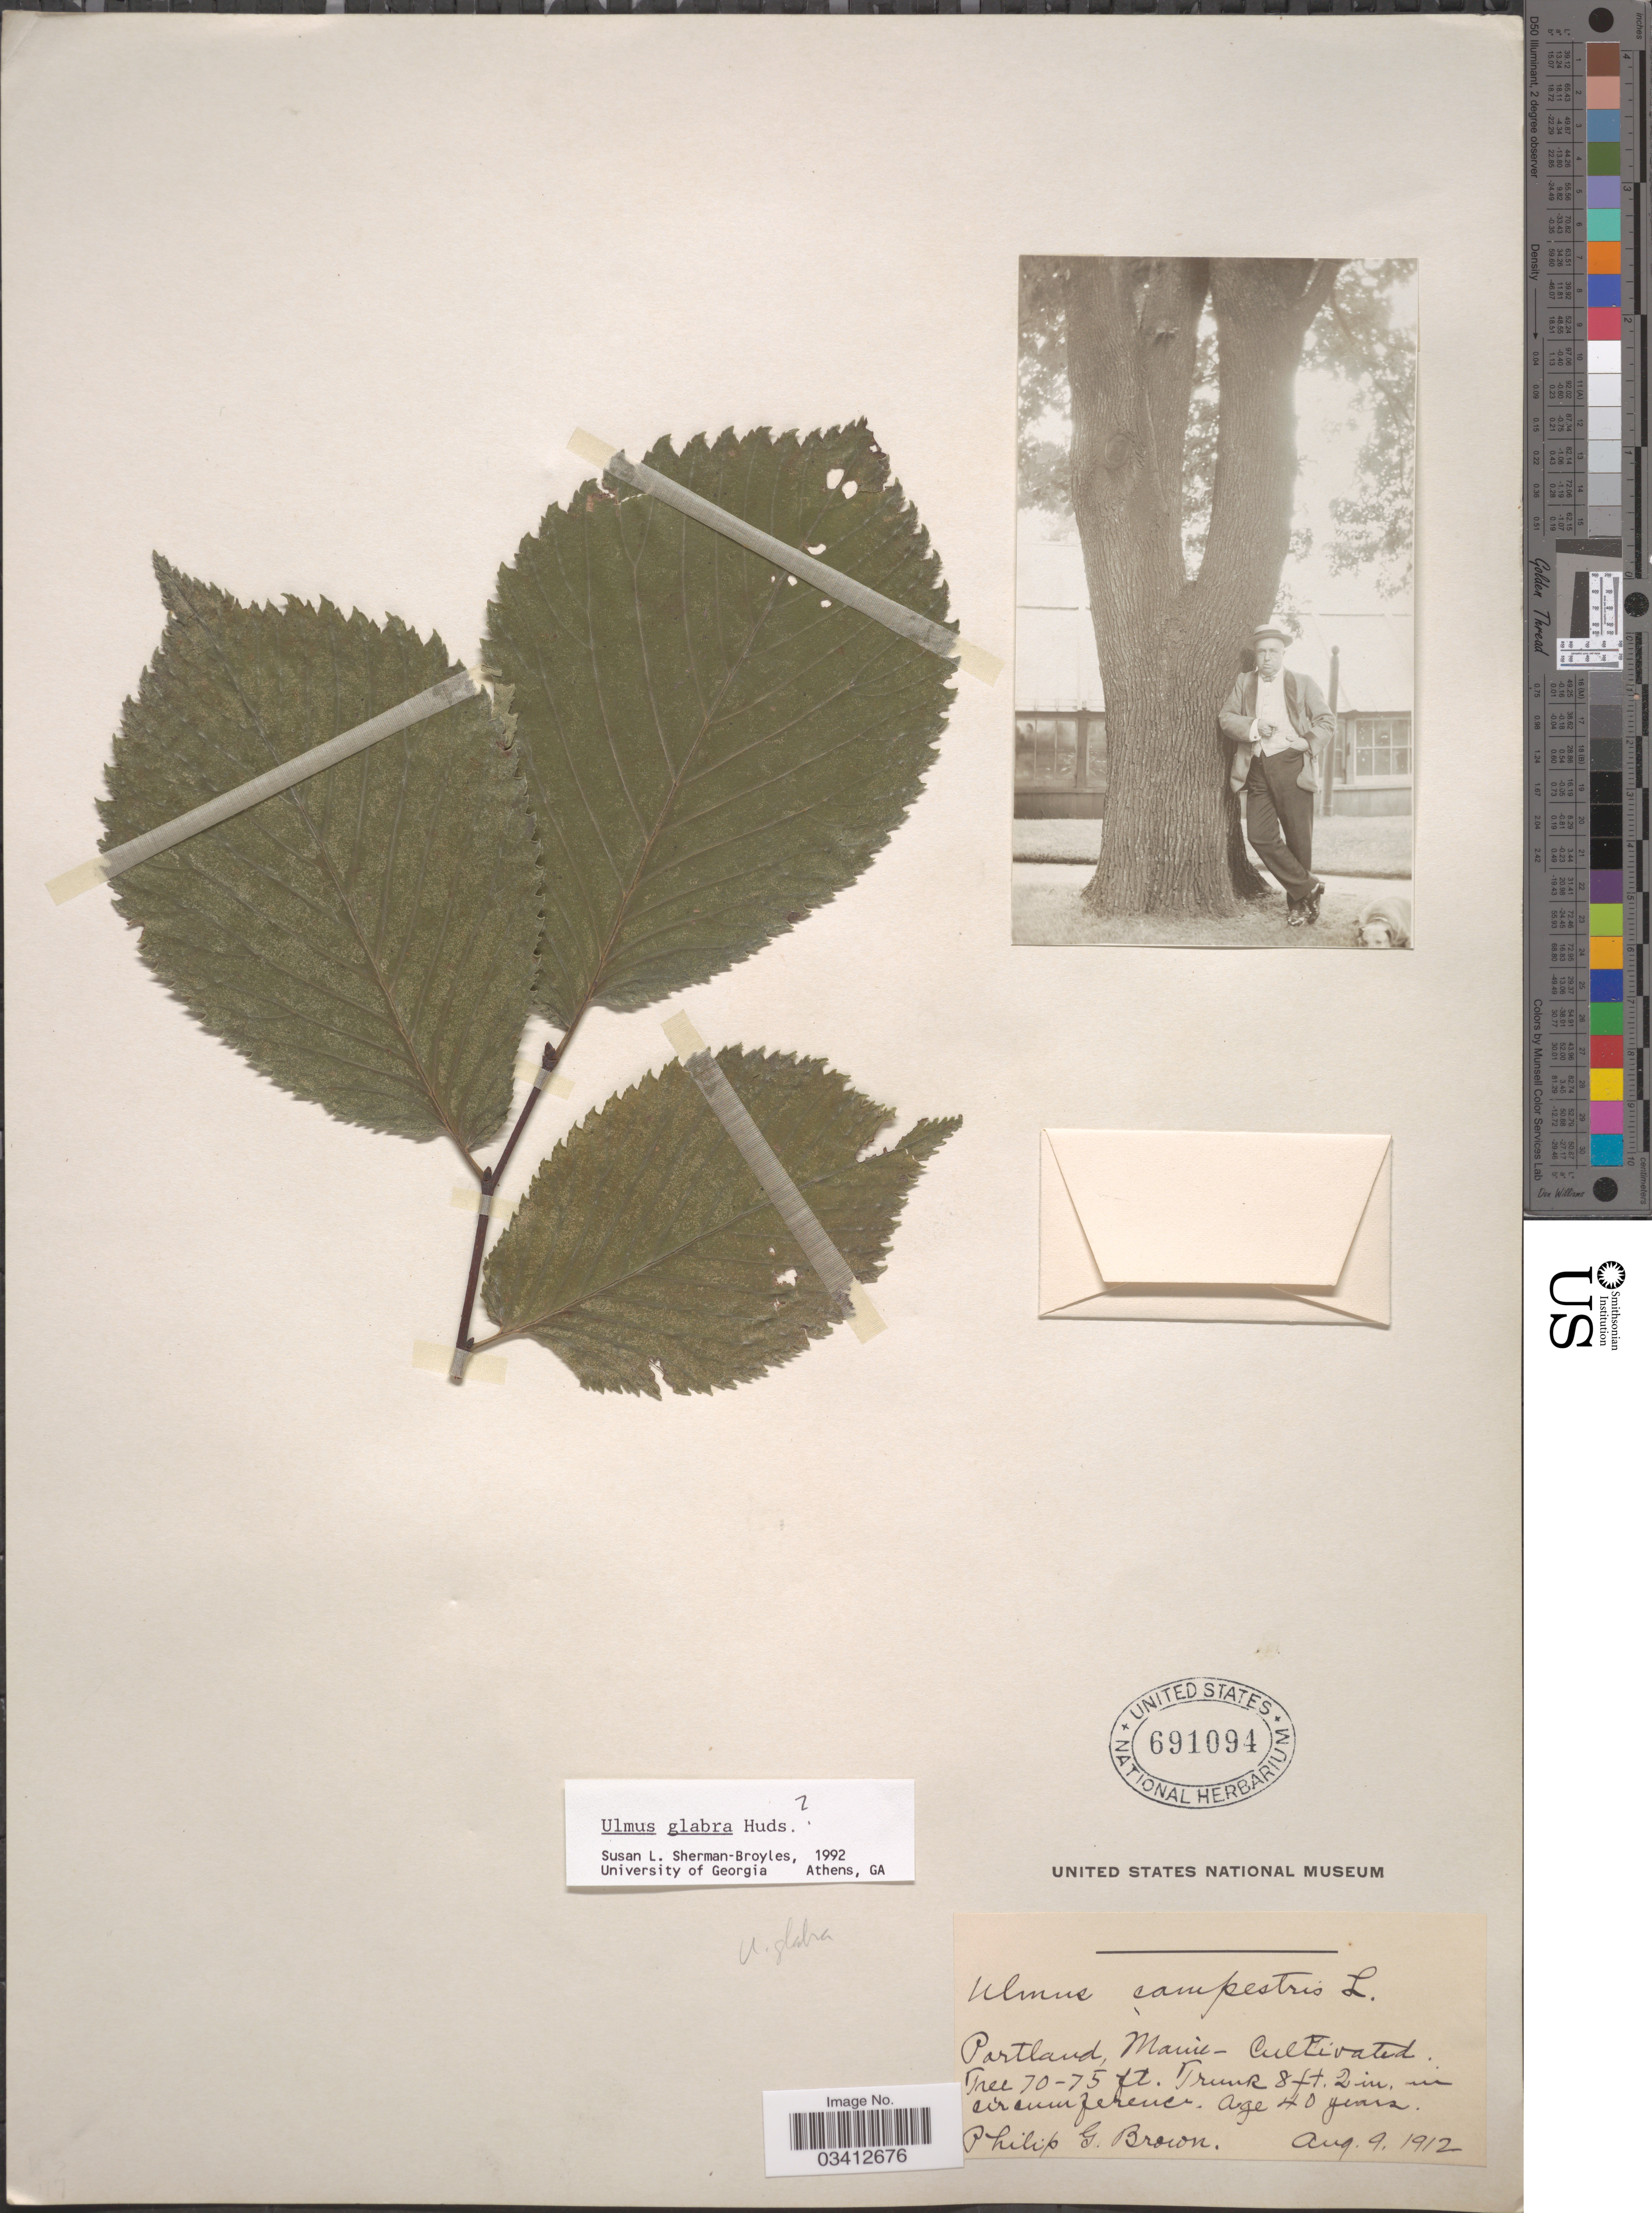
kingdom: Plantae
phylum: Tracheophyta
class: Magnoliopsida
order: Rosales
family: Ulmaceae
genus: Ulmus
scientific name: Ulmus glabra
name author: Huds.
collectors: P. Brown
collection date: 1912-08-09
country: United States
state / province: Maine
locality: Portland.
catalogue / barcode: US 691094